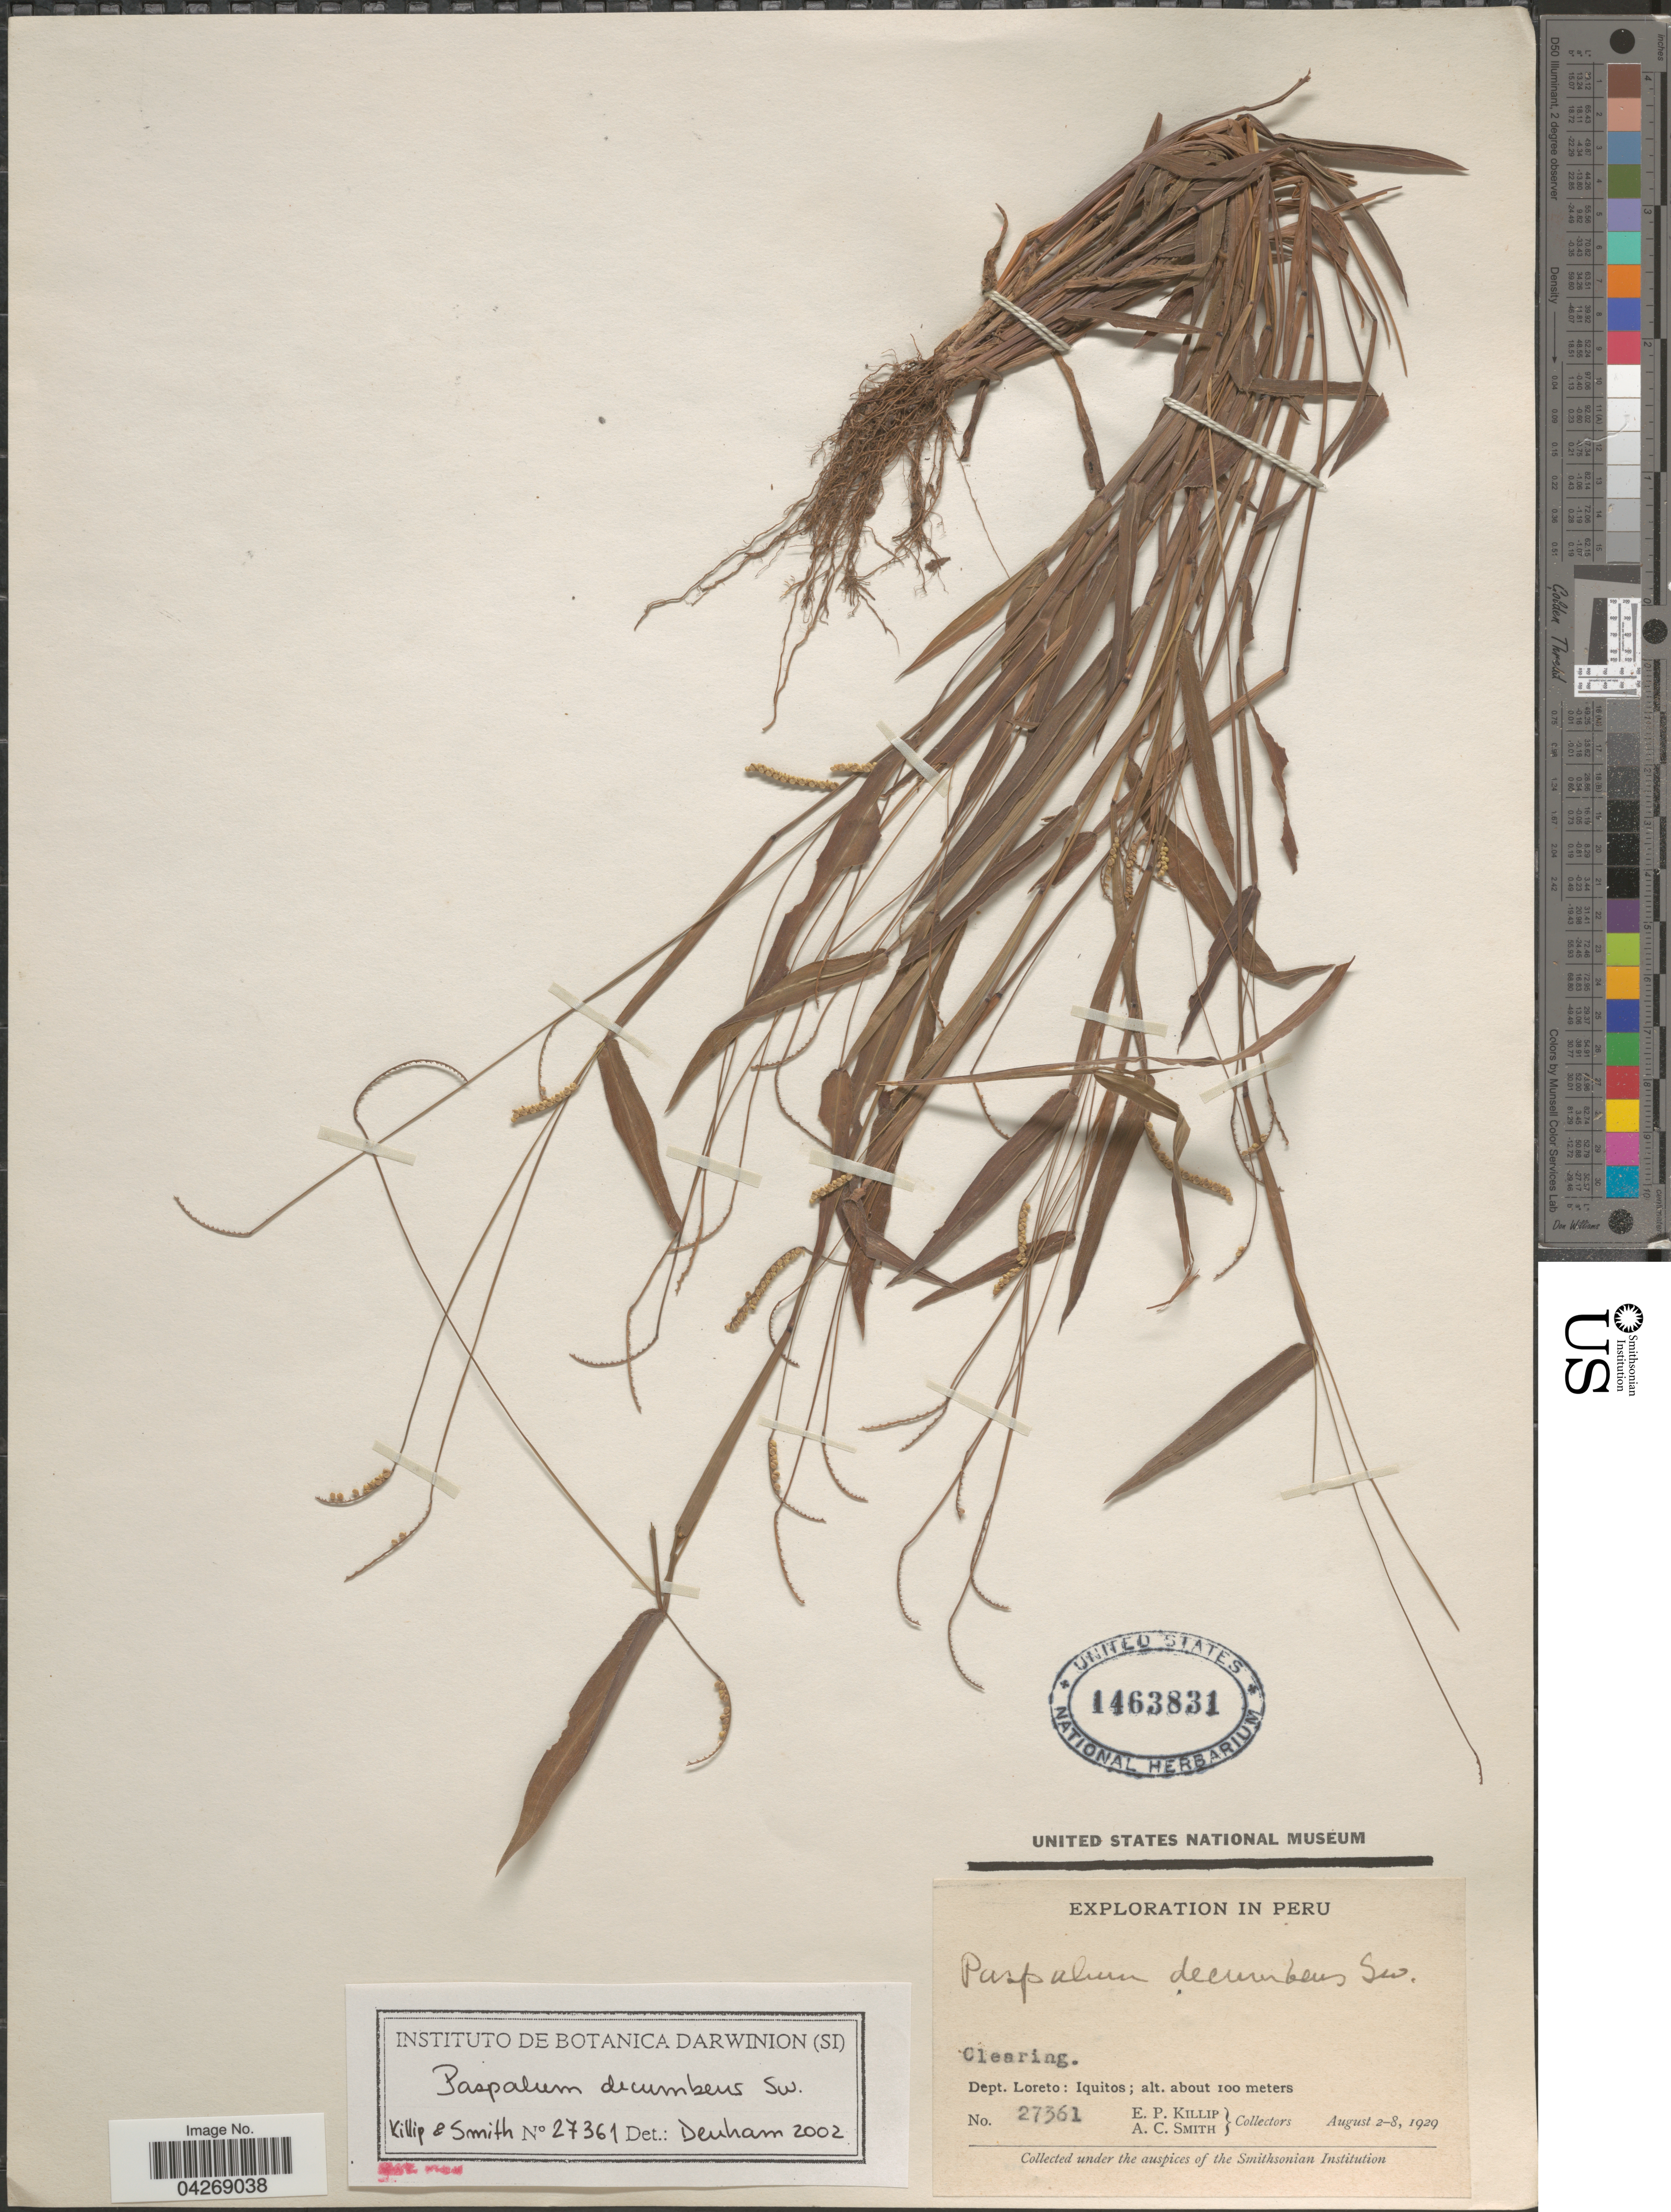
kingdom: Plantae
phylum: Tracheophyta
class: Liliopsida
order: Poales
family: Poaceae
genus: Paspalum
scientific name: Paspalum decumbens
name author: Sw.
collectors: E. P. Killip & A. C. Smith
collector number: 27361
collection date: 1929-08-02/1929-08-08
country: Peru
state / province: Loreto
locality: Exploration in Peru. Dept. Loreto: Iquitos.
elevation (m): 100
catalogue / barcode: US 1463831